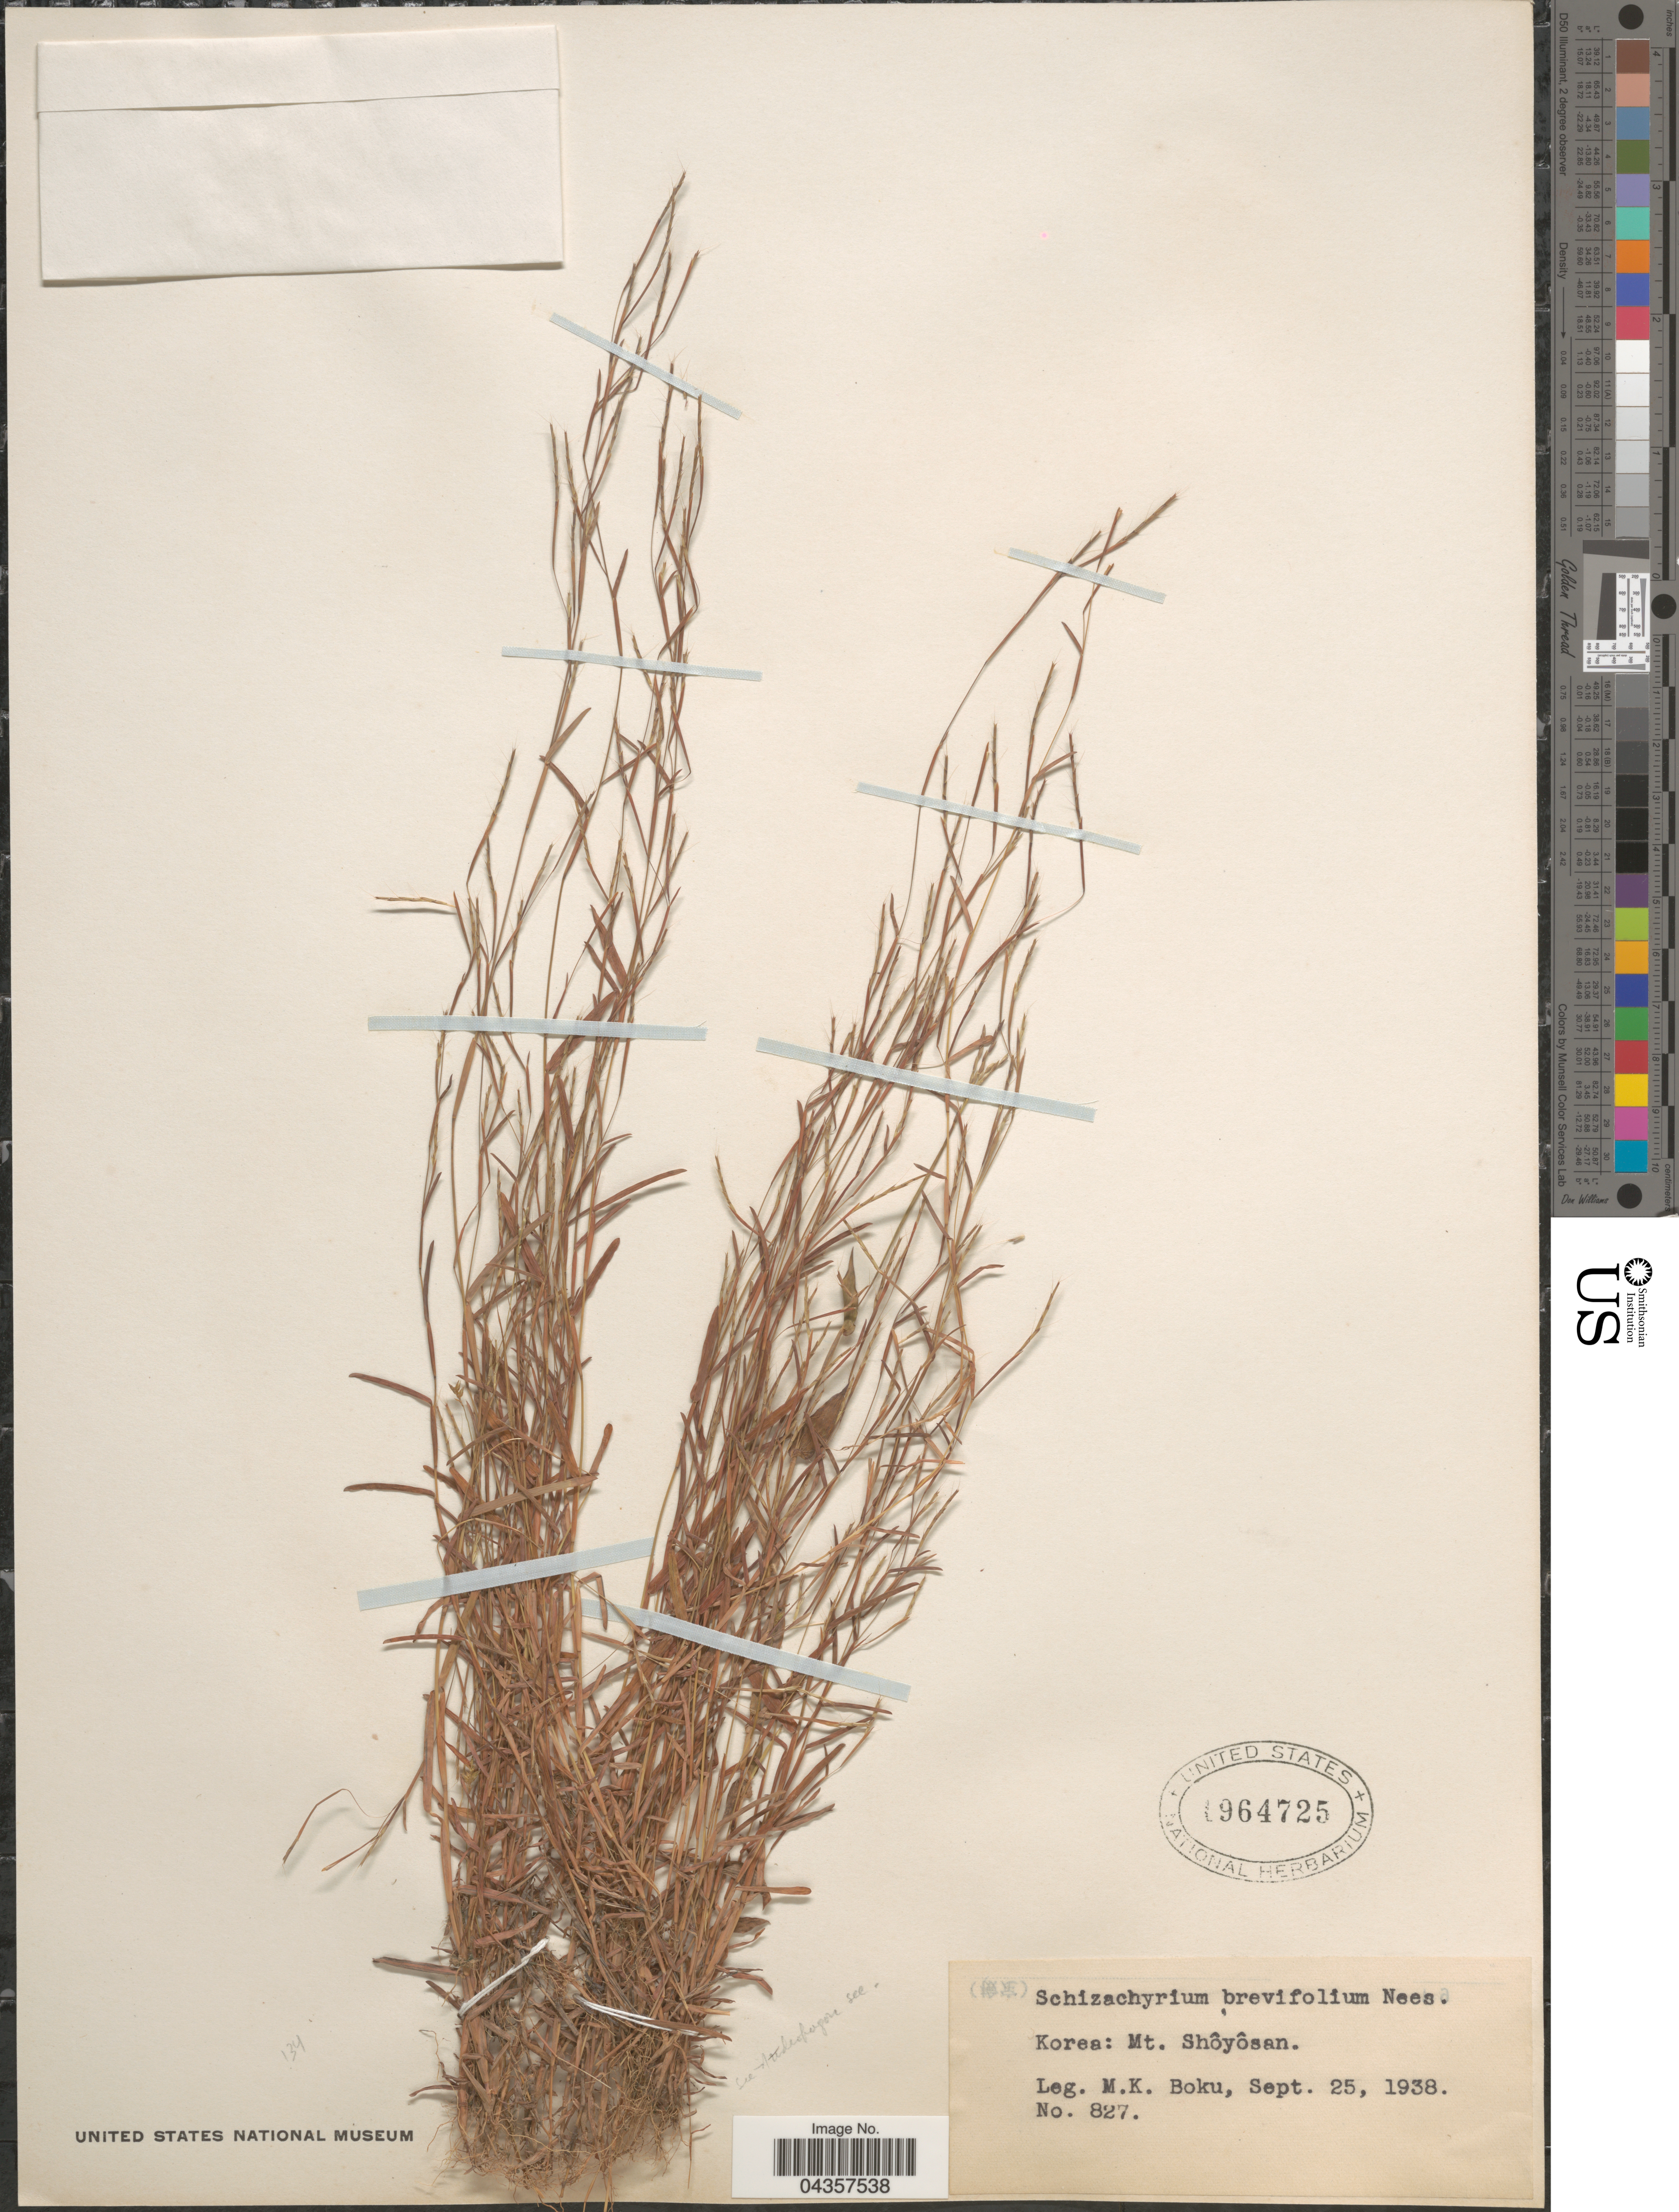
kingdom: Plantae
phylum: Tracheophyta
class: Liliopsida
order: Poales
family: Poaceae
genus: Schizachyrium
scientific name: Schizachyrium sp.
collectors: M. Boku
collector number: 827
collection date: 1938-09-25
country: North Korea / South Korea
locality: Mt. Shôyôsan.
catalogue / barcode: US 1964725